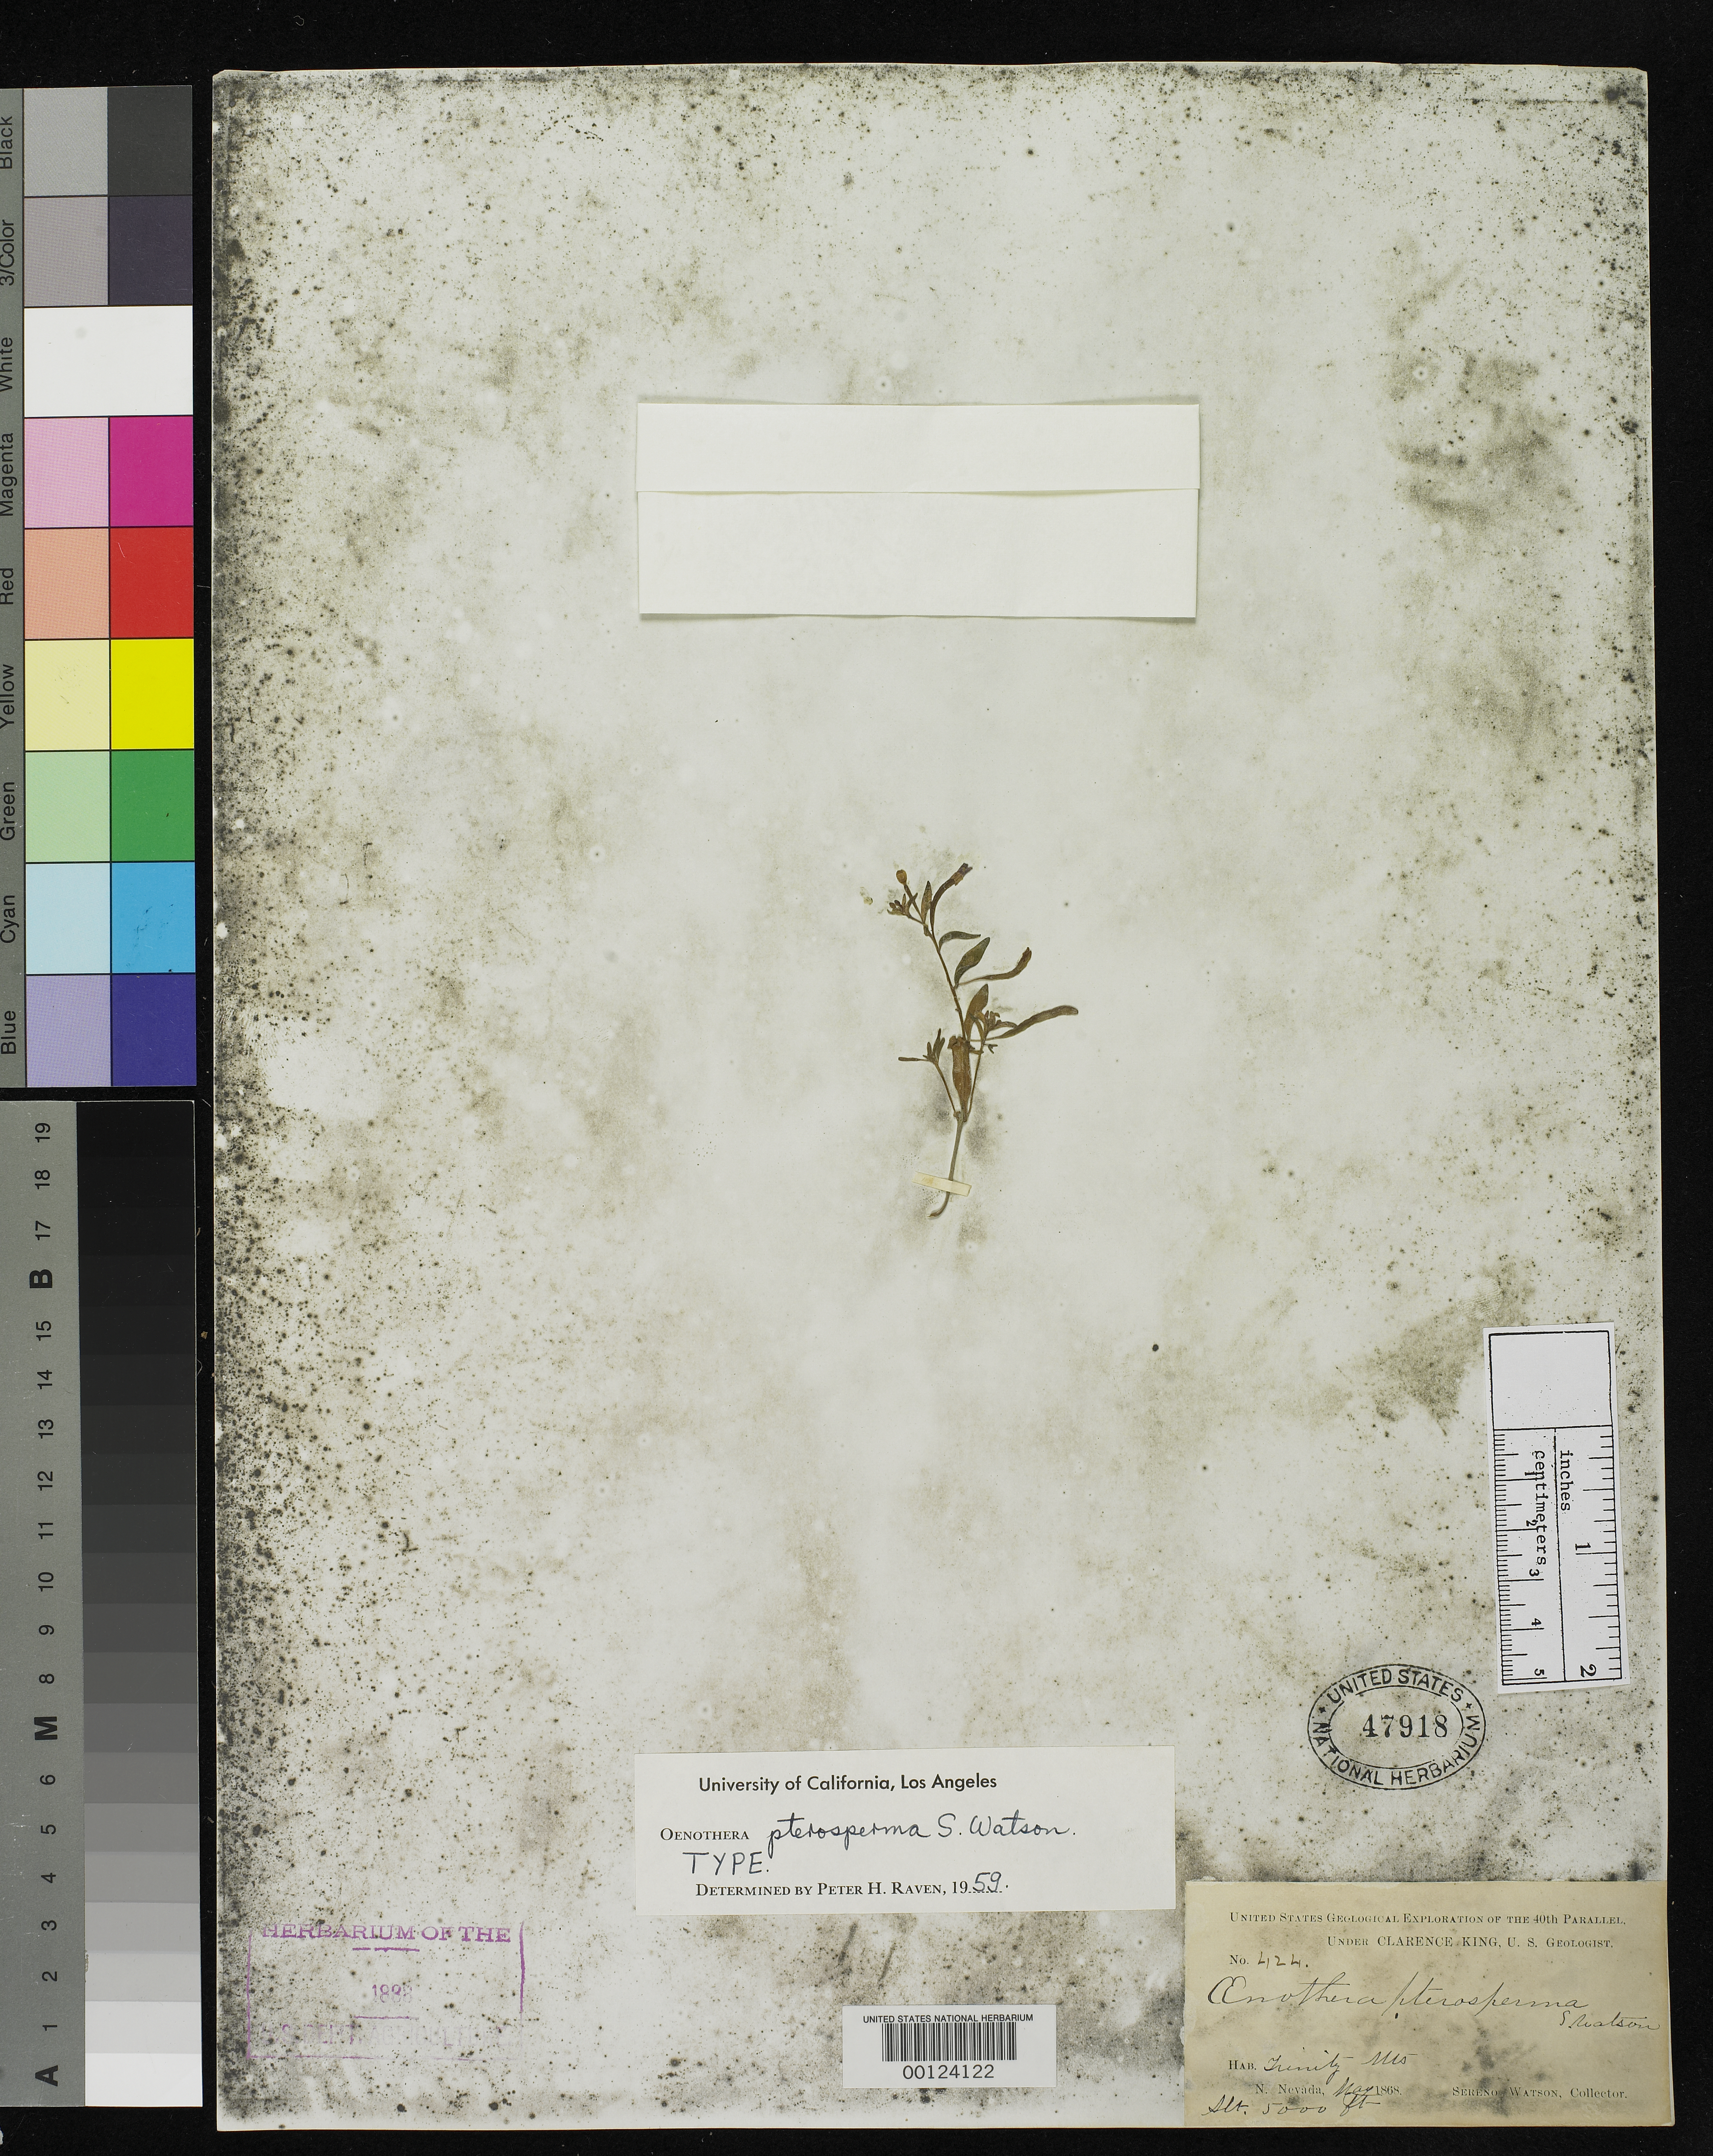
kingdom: Plantae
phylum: Tracheophyta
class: Magnoliopsida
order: Myrtales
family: Onagraceae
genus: Oenothera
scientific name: Oenothera pterosperma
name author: S. Watson in C. King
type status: Holotype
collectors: S. Watson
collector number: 424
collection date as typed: May 1868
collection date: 1868-05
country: United States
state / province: Nevada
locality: Trinity Mts.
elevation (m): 1524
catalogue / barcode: US 47918